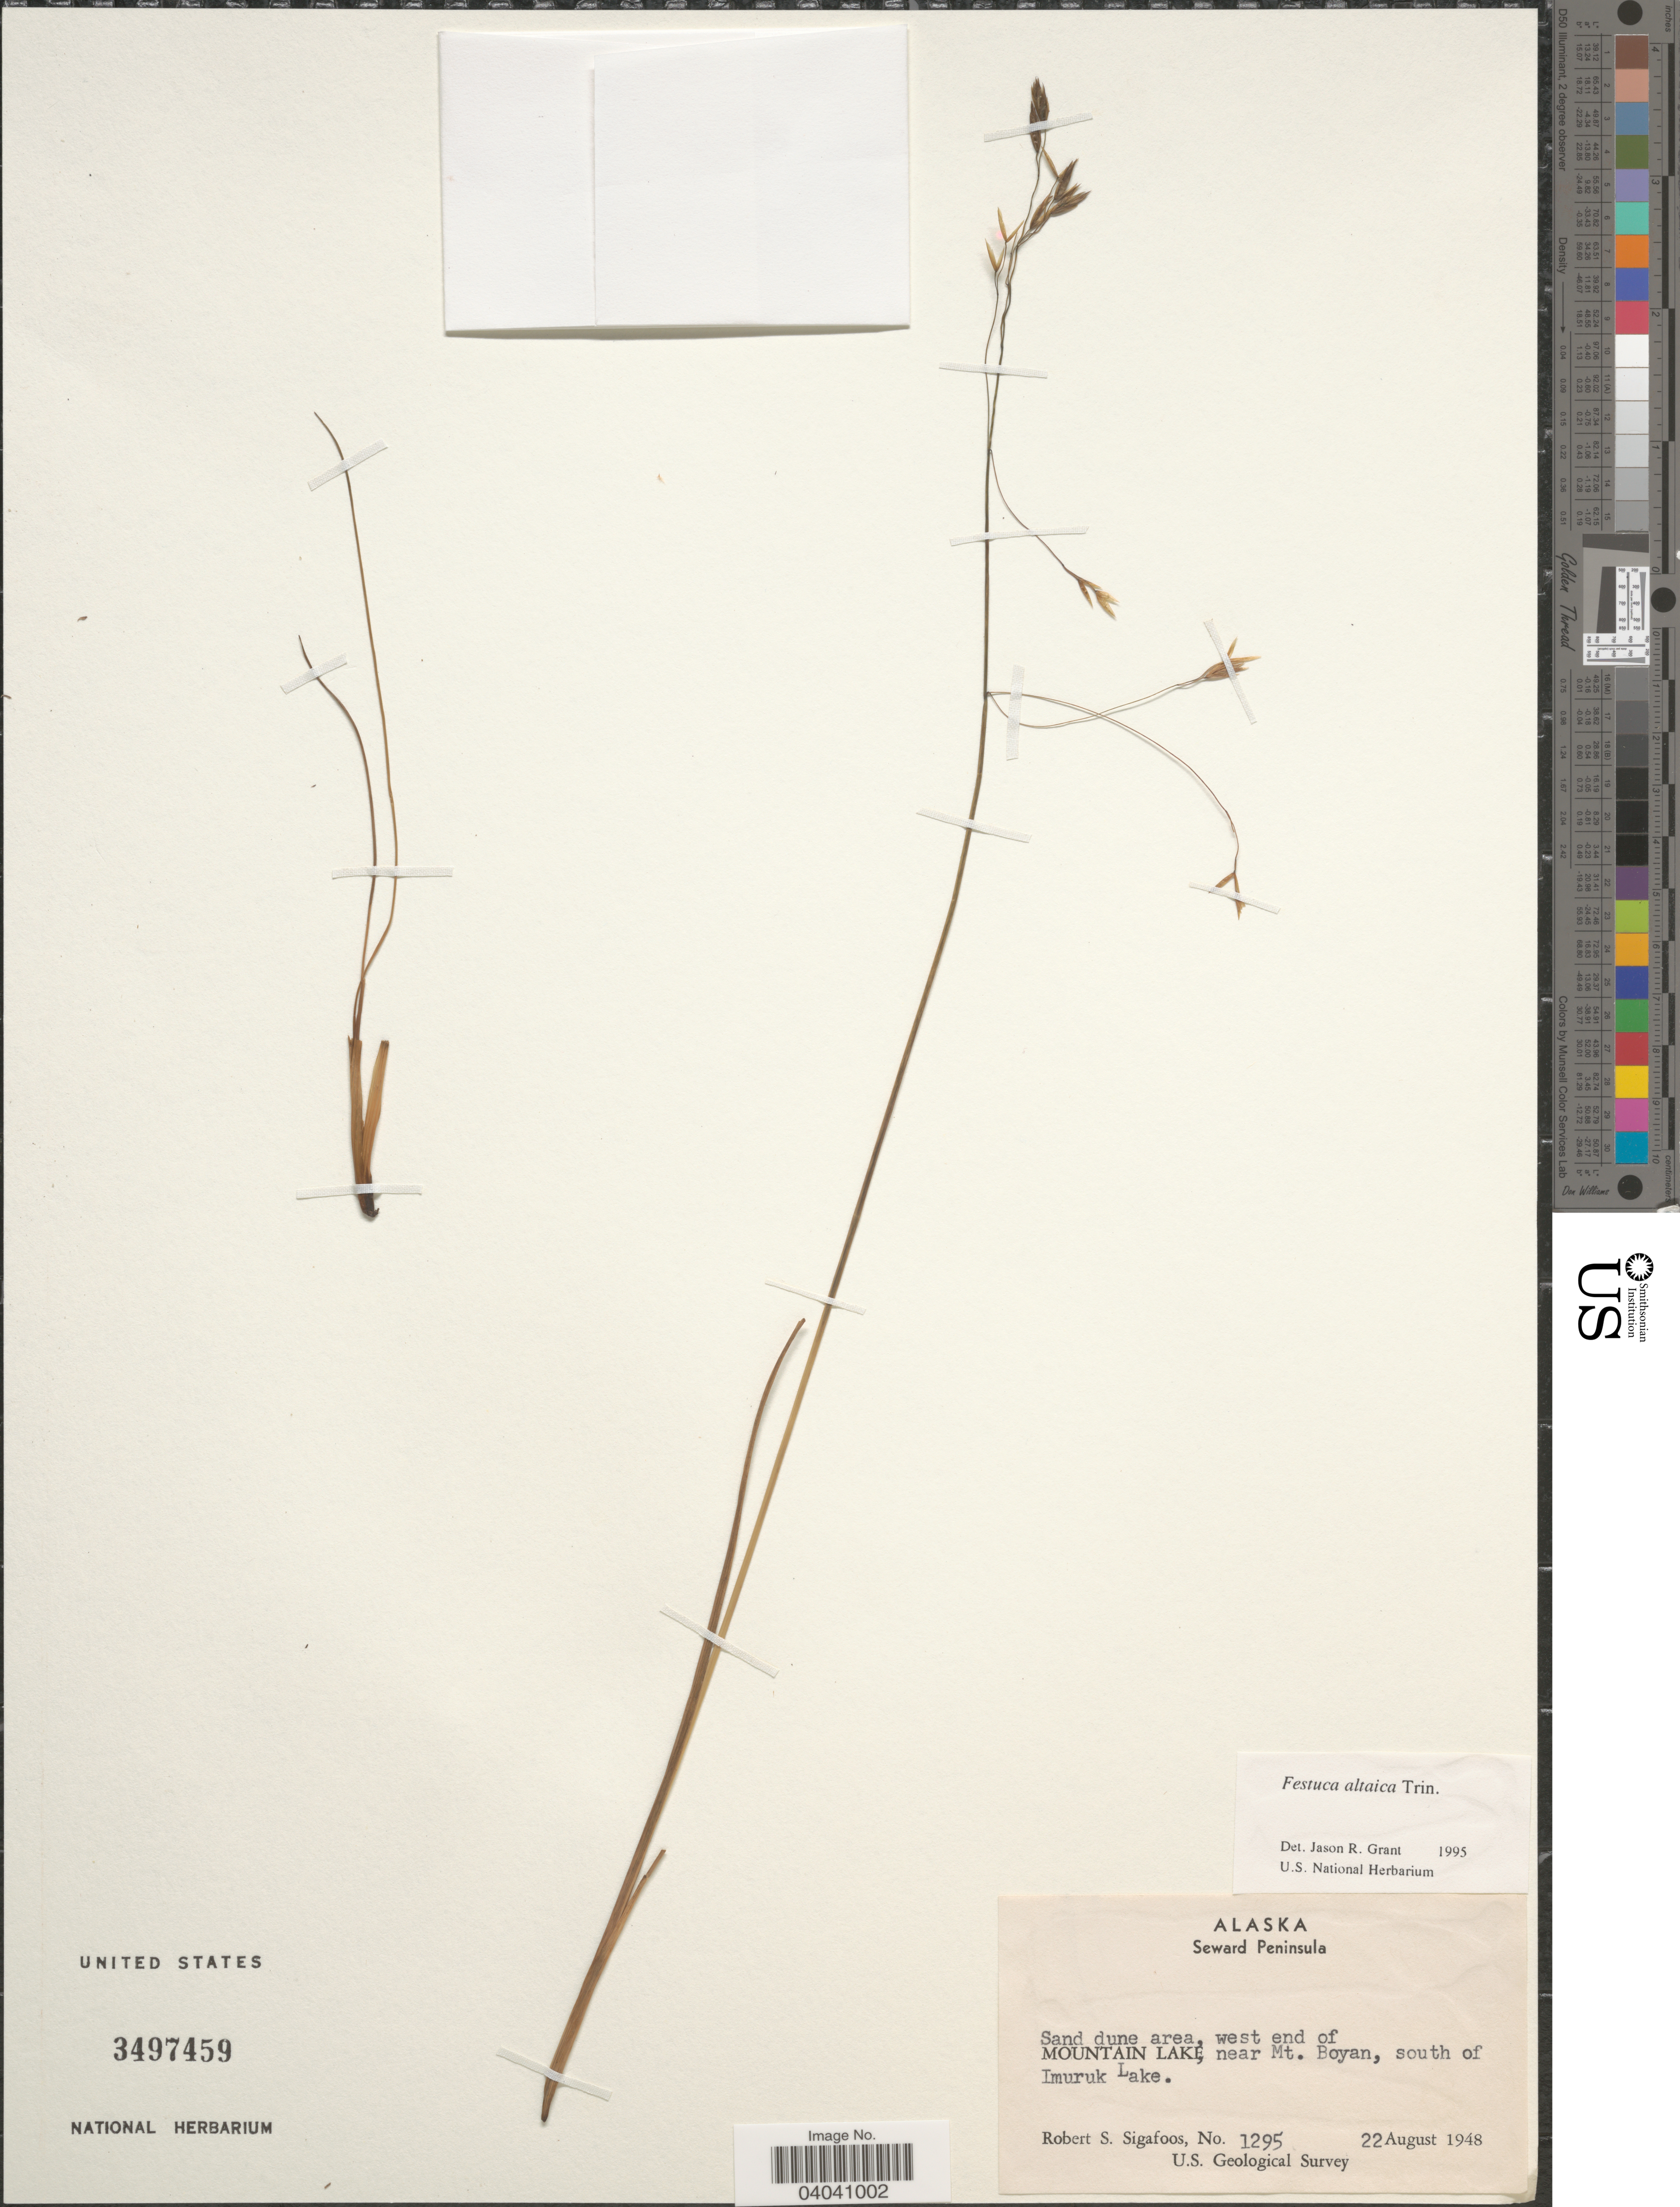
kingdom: Plantae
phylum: Tracheophyta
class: Liliopsida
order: Poales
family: Poaceae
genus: Festuca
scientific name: Festuca altaica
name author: Trin.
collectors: R. Sigafoos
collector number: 1295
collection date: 1948-08-22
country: United States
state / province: Alaska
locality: Seward Peninsula. West end of Mountain Lake, near Mt. Boyan, south of Umuruk Lake.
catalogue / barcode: US 3497459